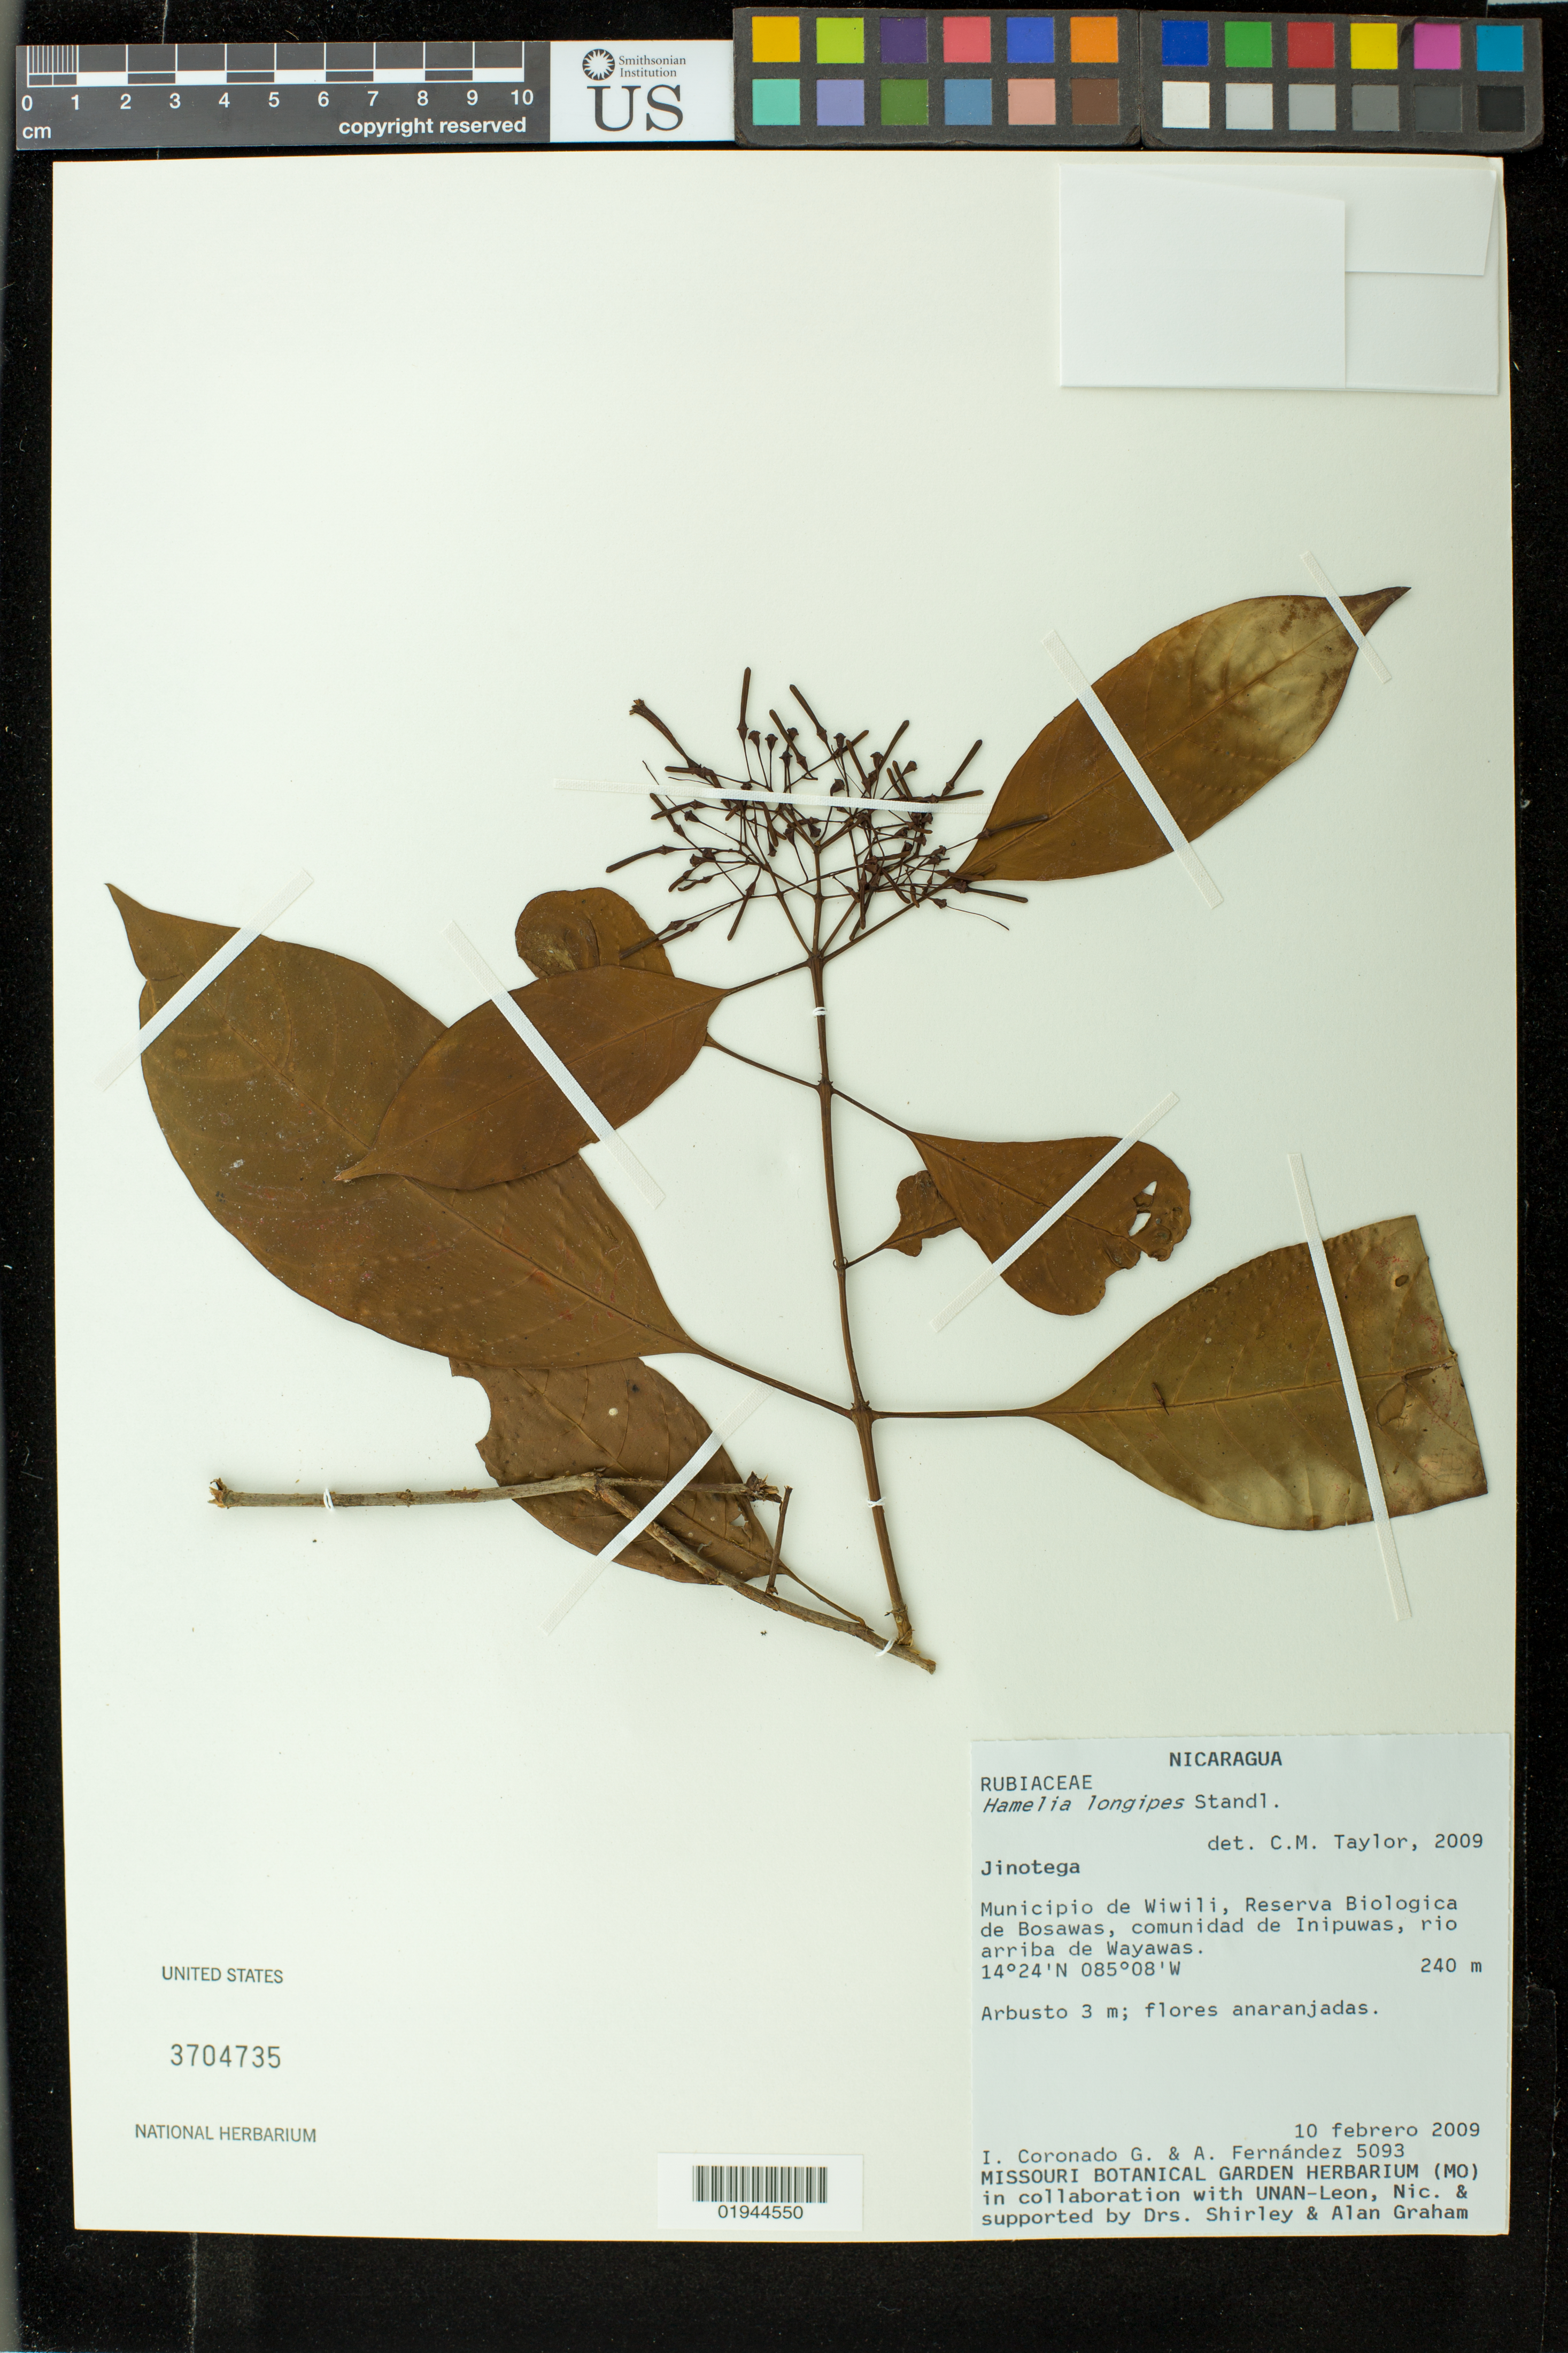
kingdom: Plantae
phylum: Tracheophyta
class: Magnoliopsida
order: Gentianales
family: Rubiaceae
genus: Hamelia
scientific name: Hamelia longipes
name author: Standl.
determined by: Taylor, Charlotte M.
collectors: I. Coronado & A. Fernández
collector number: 5093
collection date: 2009-02-10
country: Nicaragua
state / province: Jinotega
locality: Municipio de Wiwili, Reserva Biologica de Bosawas, comunidad de Inipuwas, rio arriba de Wayawas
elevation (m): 240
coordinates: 14 24 N, 085 08 W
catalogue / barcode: US 3704735